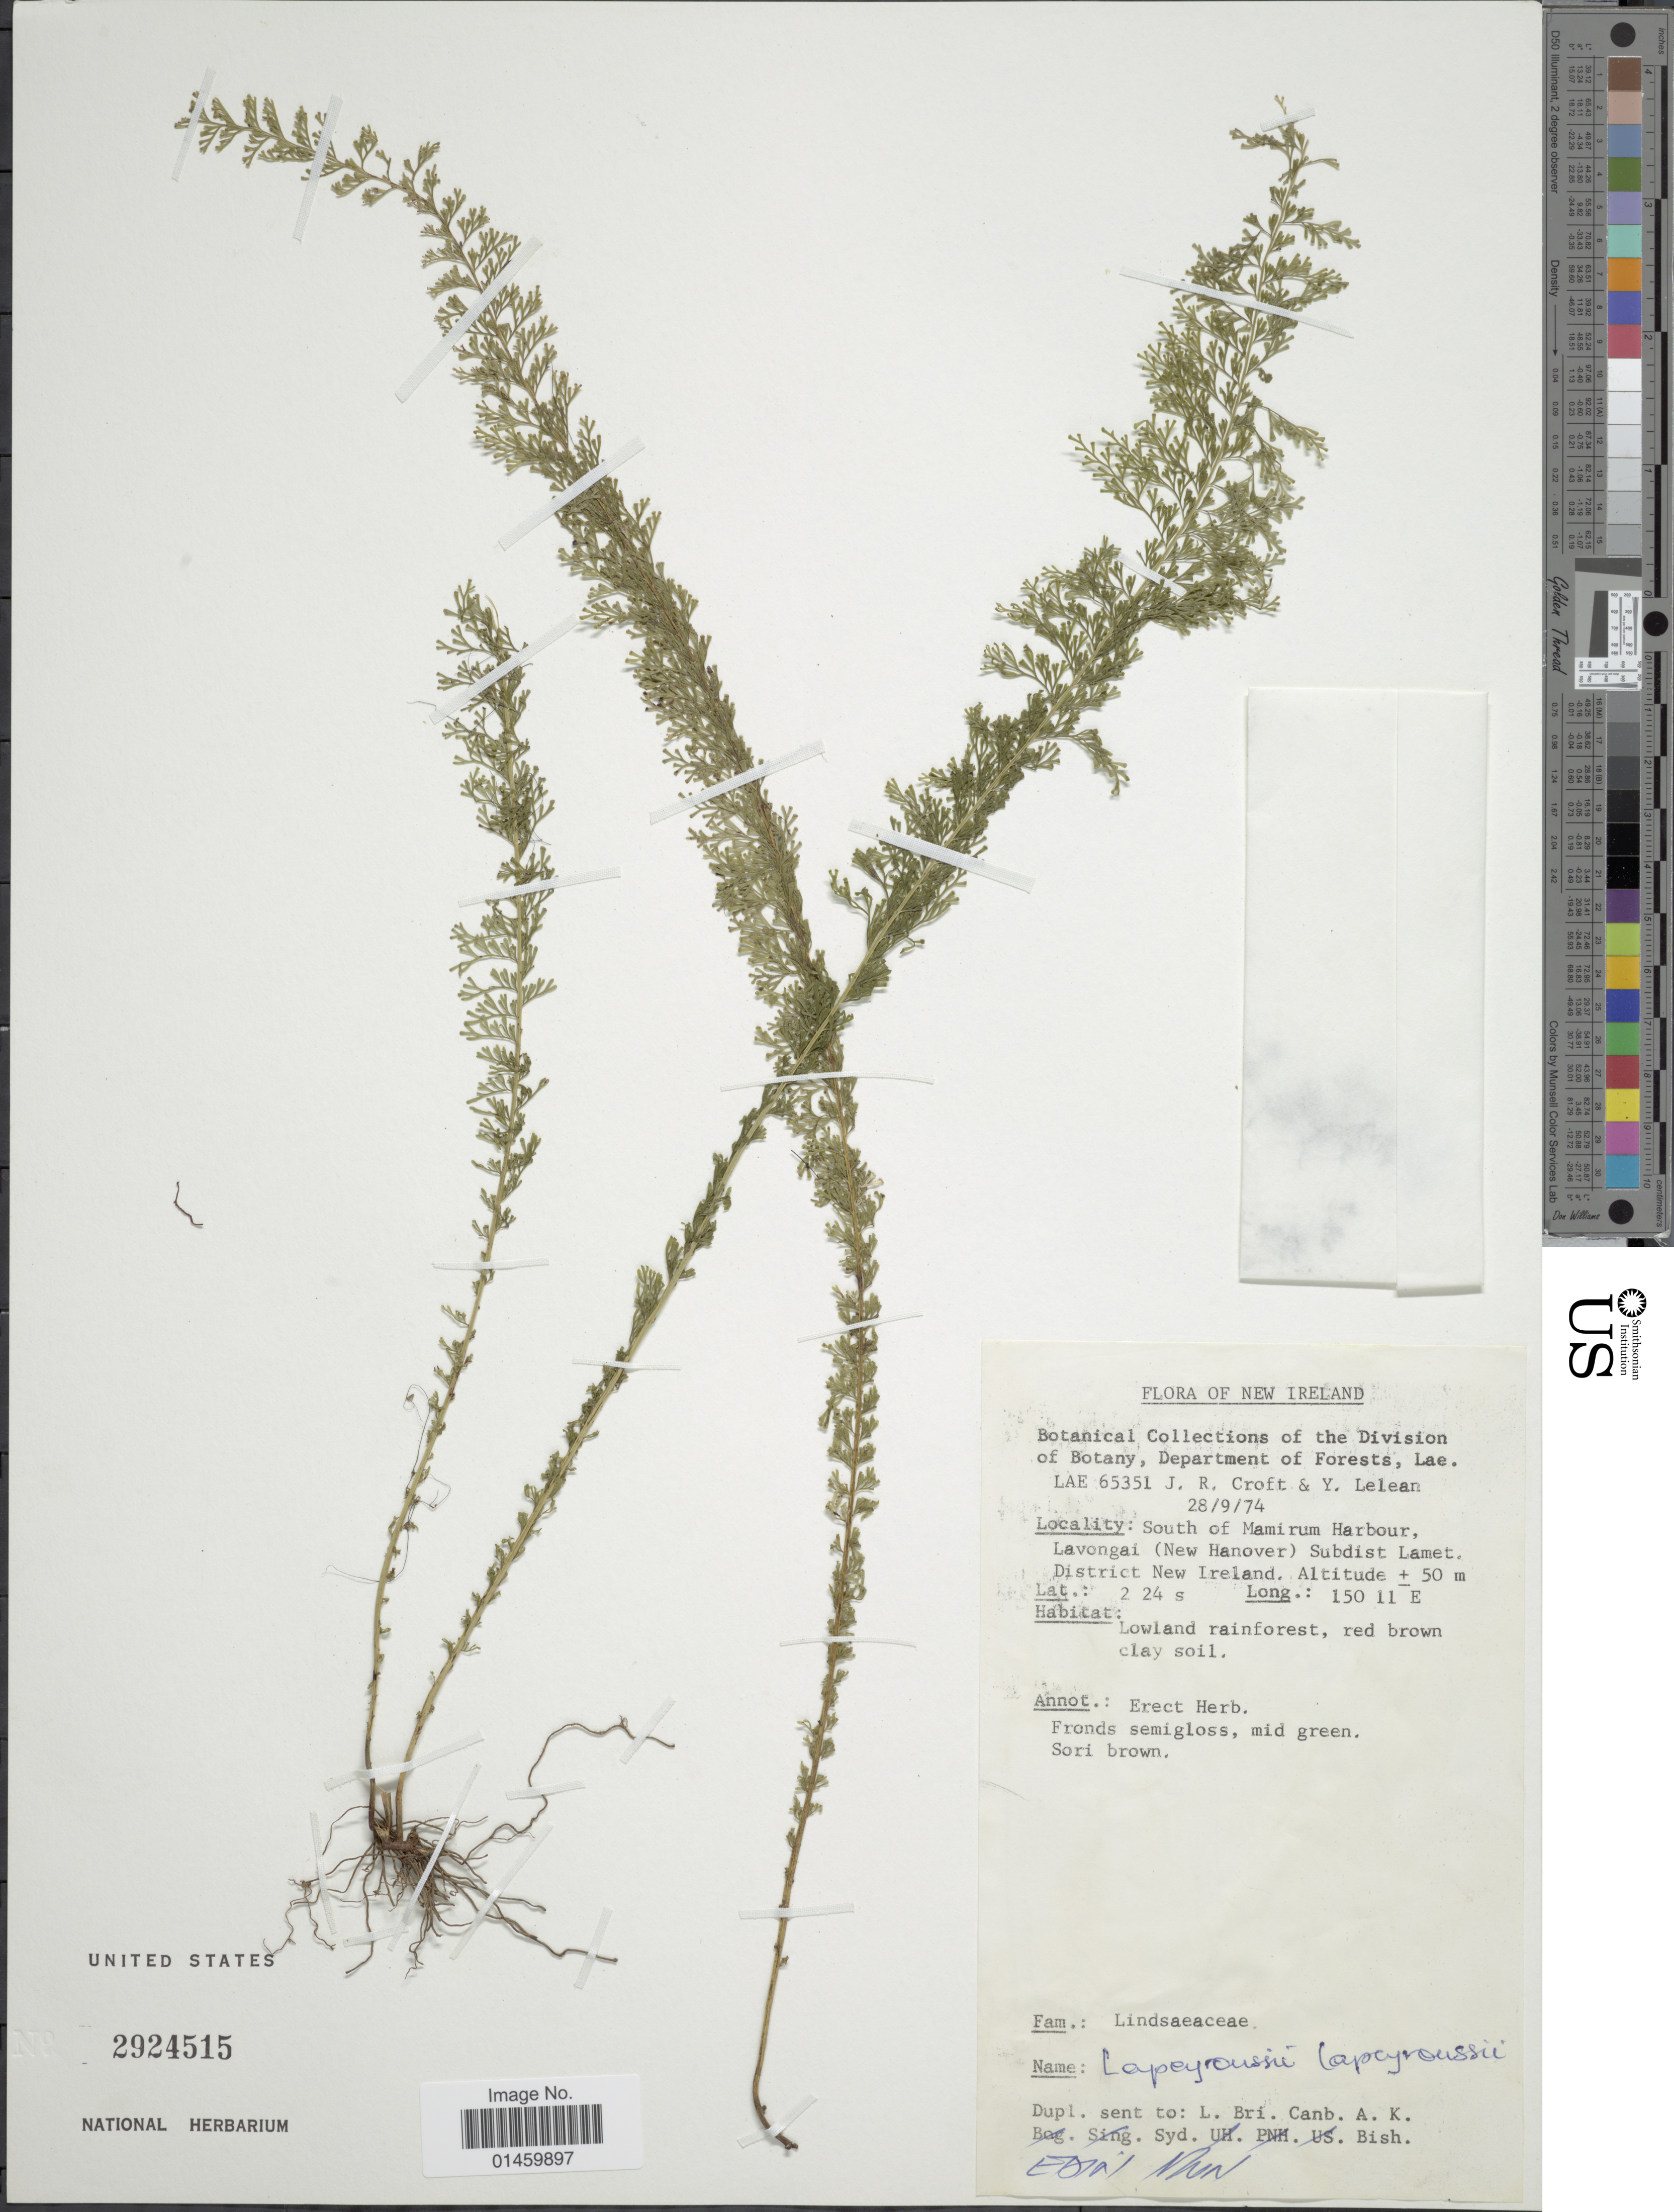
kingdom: Plantae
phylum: Tracheophyta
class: Polypodiopsida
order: Polypodiales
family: Lindsaeaceae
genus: Lindsaea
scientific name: Lindsaea lapeyrousei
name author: (Hook.) Baker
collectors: J. R. Croft & Y. Lelean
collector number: LAE65351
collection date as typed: Transcribed d/m/y: 28/9/74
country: Papua New Guinea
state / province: New Ireland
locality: South of Mamirum Harbour, Lavongai (New Hanover) Subdist Lamet. District New Ireland.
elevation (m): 50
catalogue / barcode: US 2924515